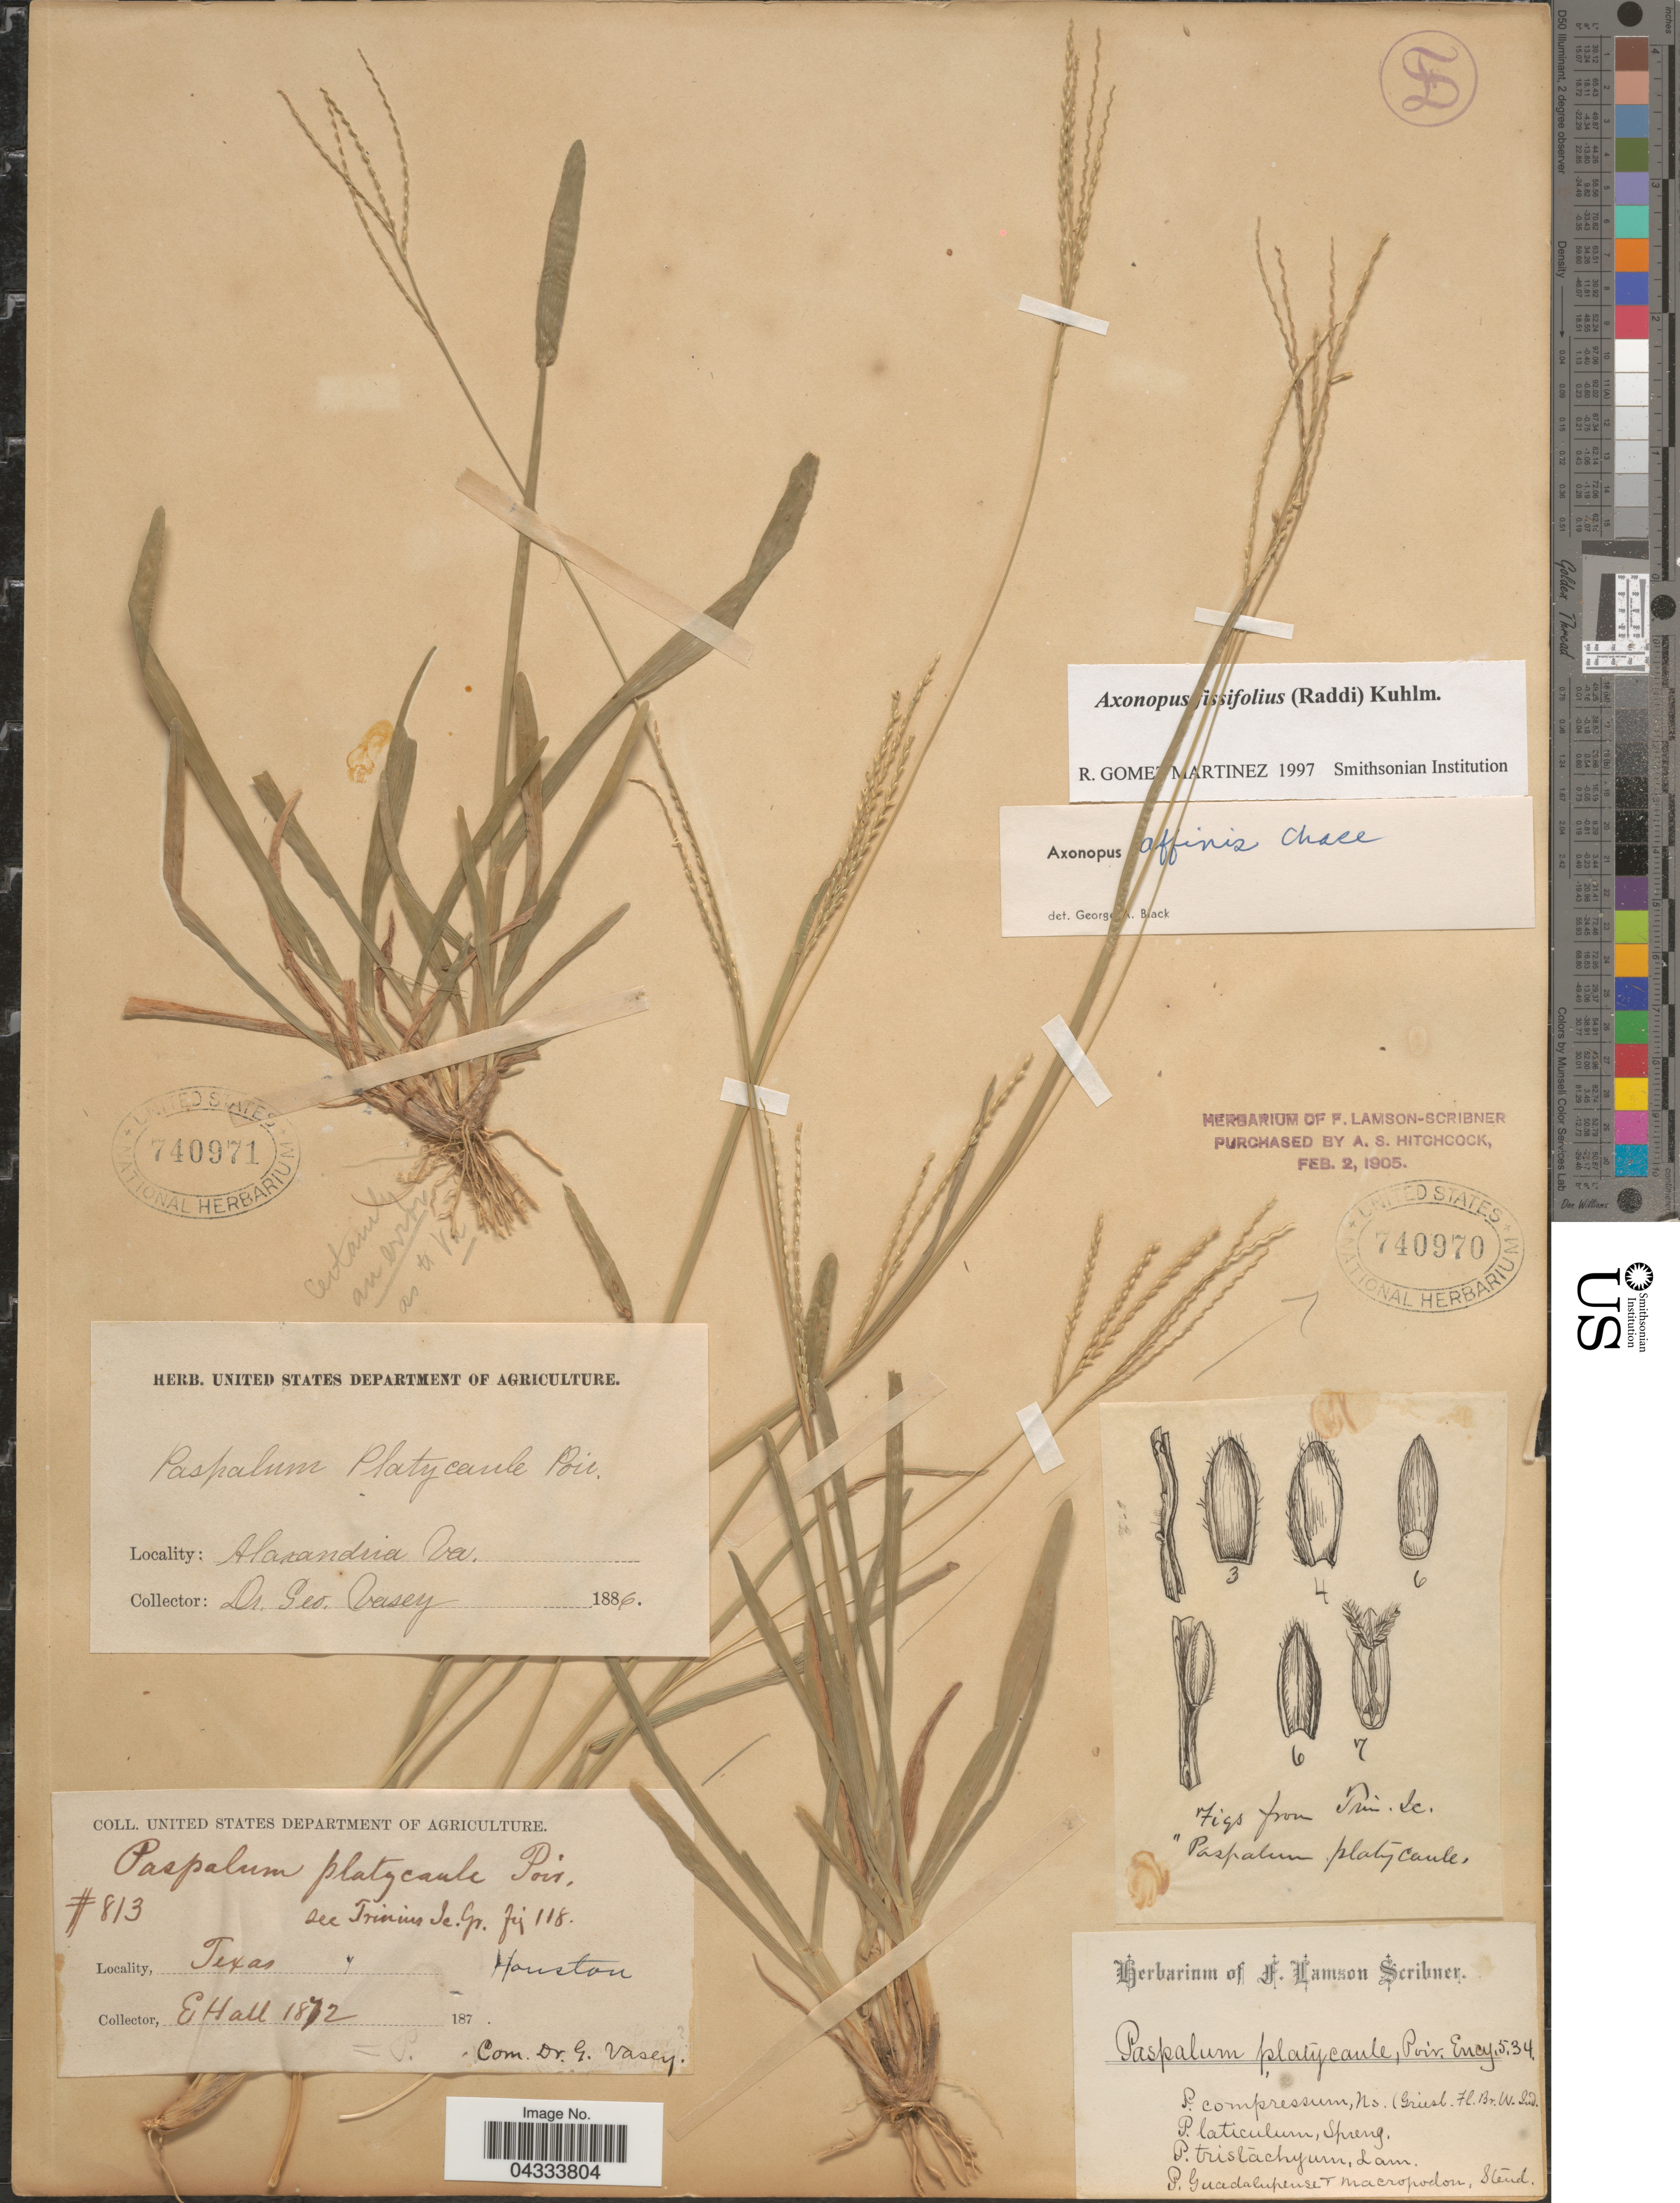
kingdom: Plantae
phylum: Tracheophyta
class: Liliopsida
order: Poales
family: Poaceae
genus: Axonopus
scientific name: Axonopus fissifolius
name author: (Raddi) Kuhlm.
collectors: G. R. Vasey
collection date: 1886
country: United States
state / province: Virginia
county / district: City of Alexandria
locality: Alexandria.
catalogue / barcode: US 740971